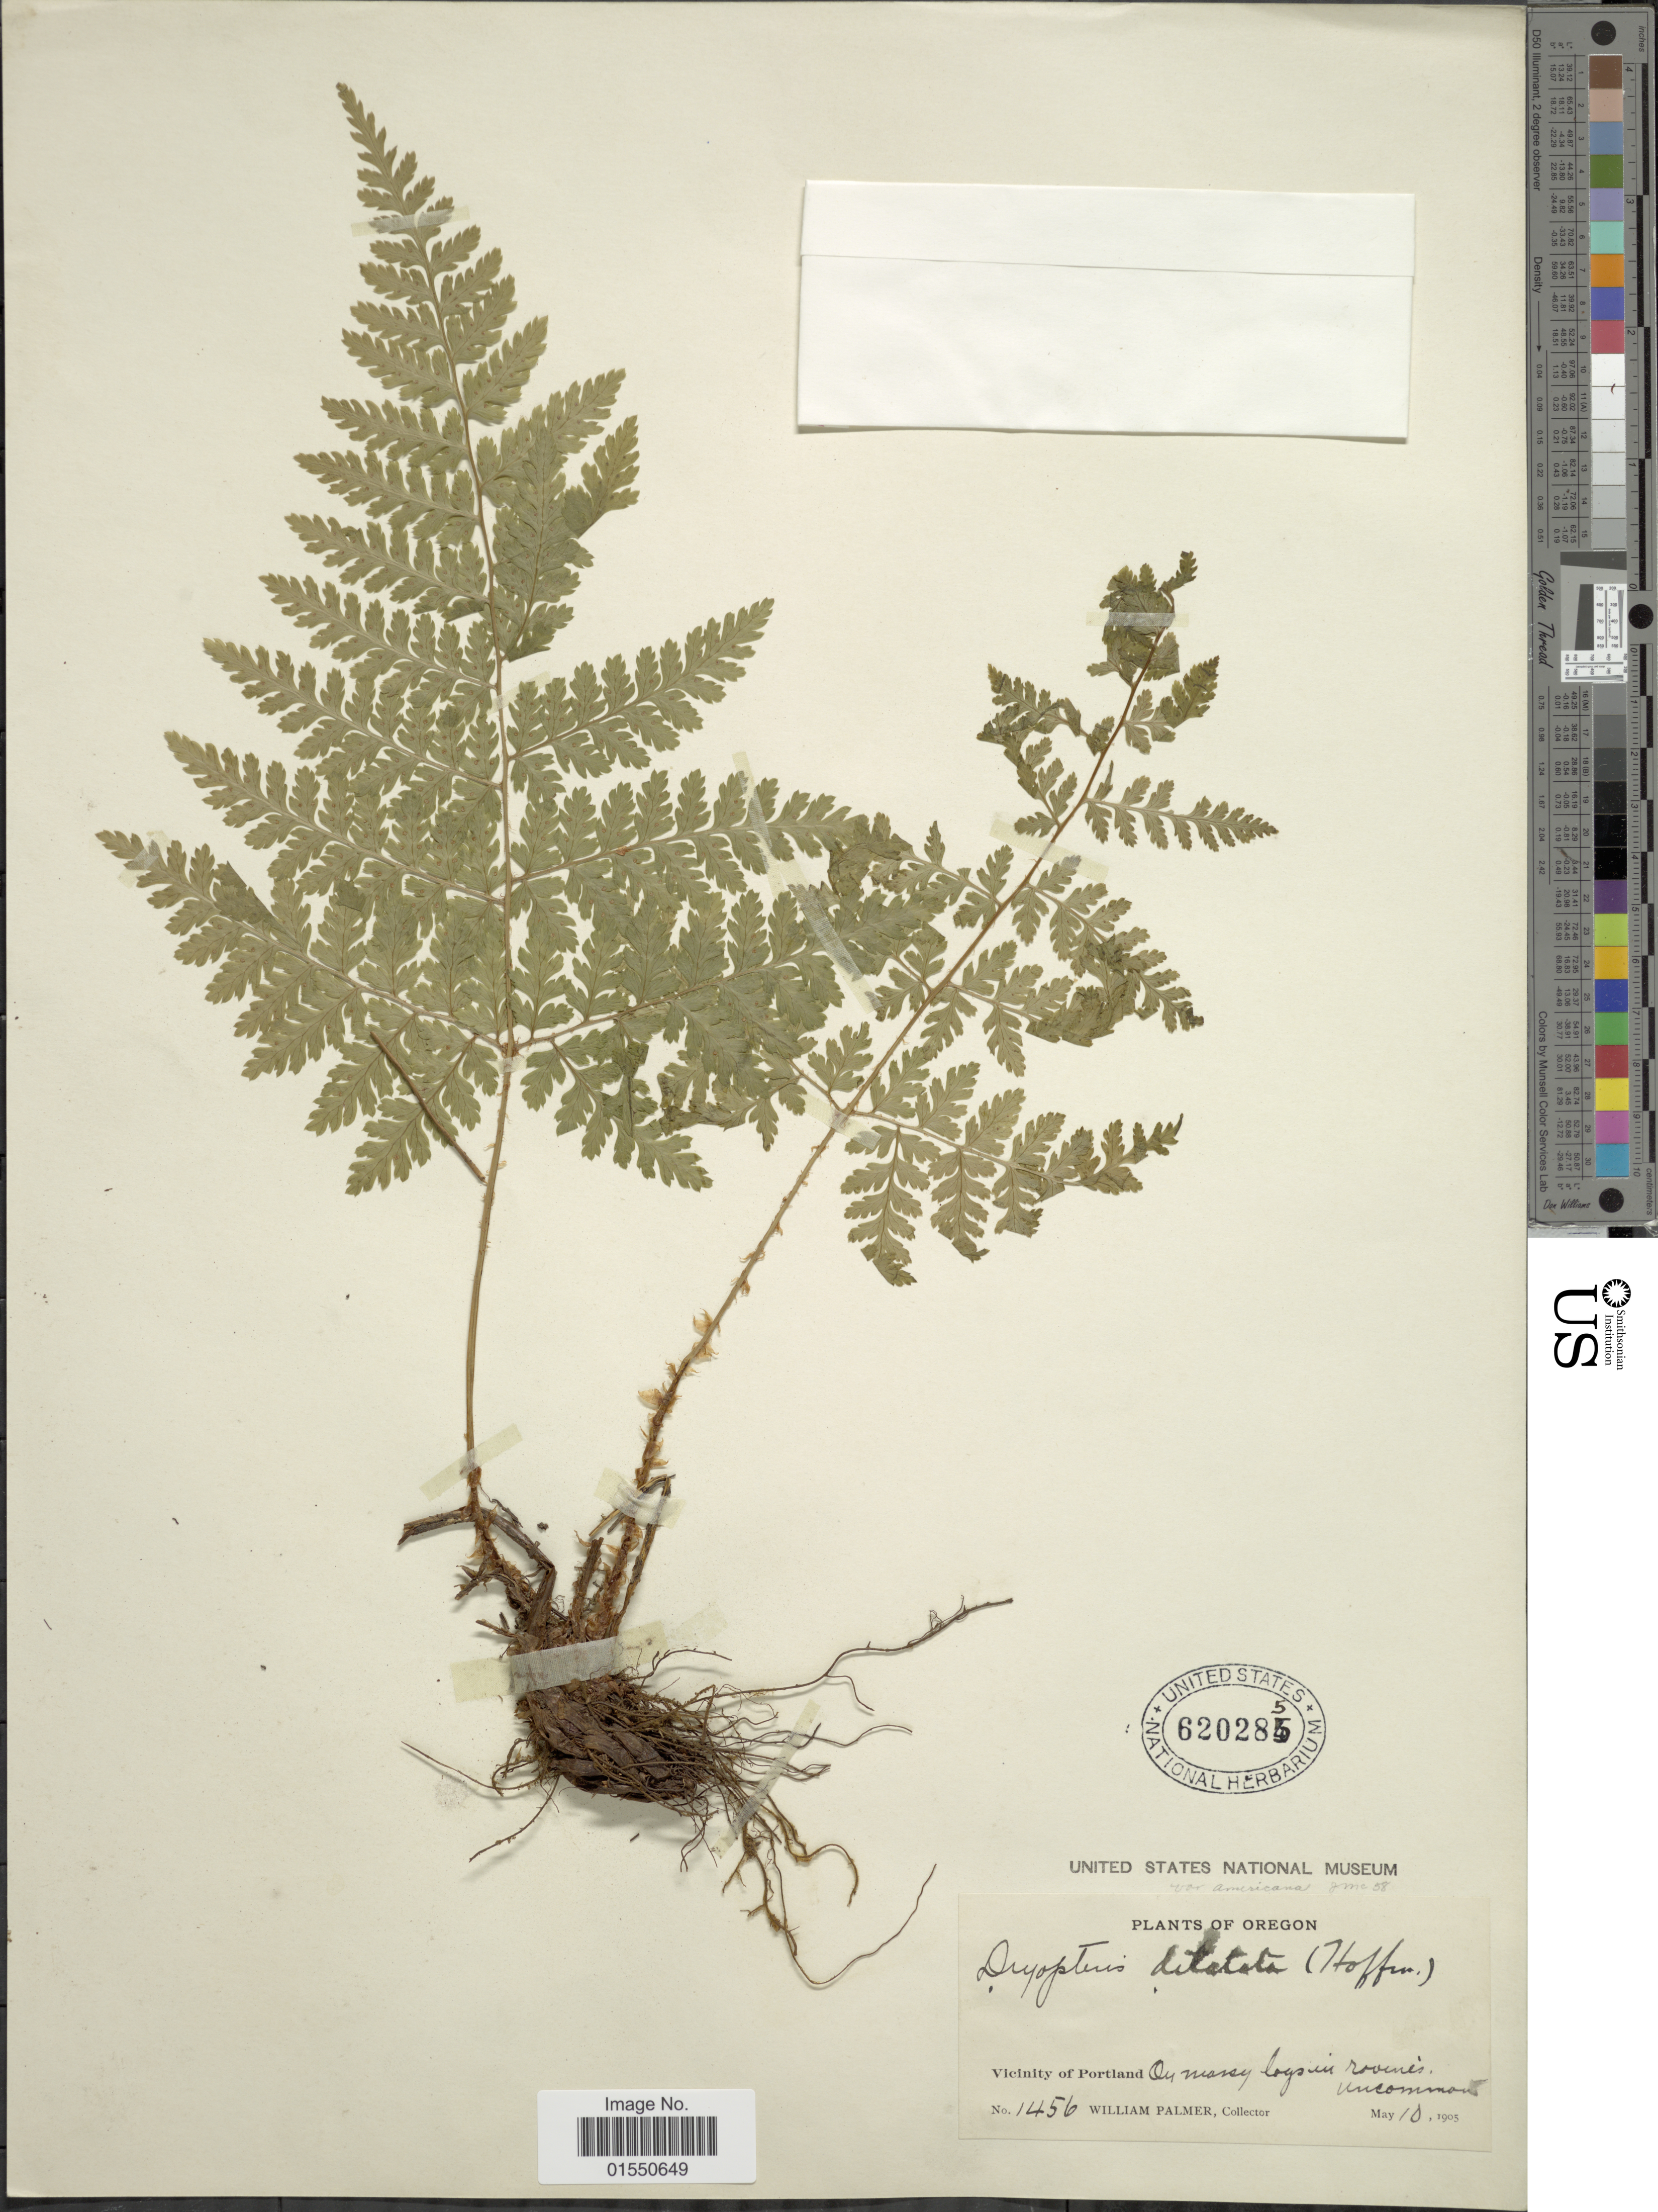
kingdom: Plantae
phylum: Tracheophyta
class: Polypodiopsida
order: Polypodiales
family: Dryopteridaceae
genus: Dryopteris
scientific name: Dryopteris expansa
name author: (C. Presl) Fraser-Jenk. & Jermy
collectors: W. Palmer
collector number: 1456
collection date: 1905-05-10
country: United States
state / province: Oregon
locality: Vicinity of Portland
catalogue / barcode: US 620285